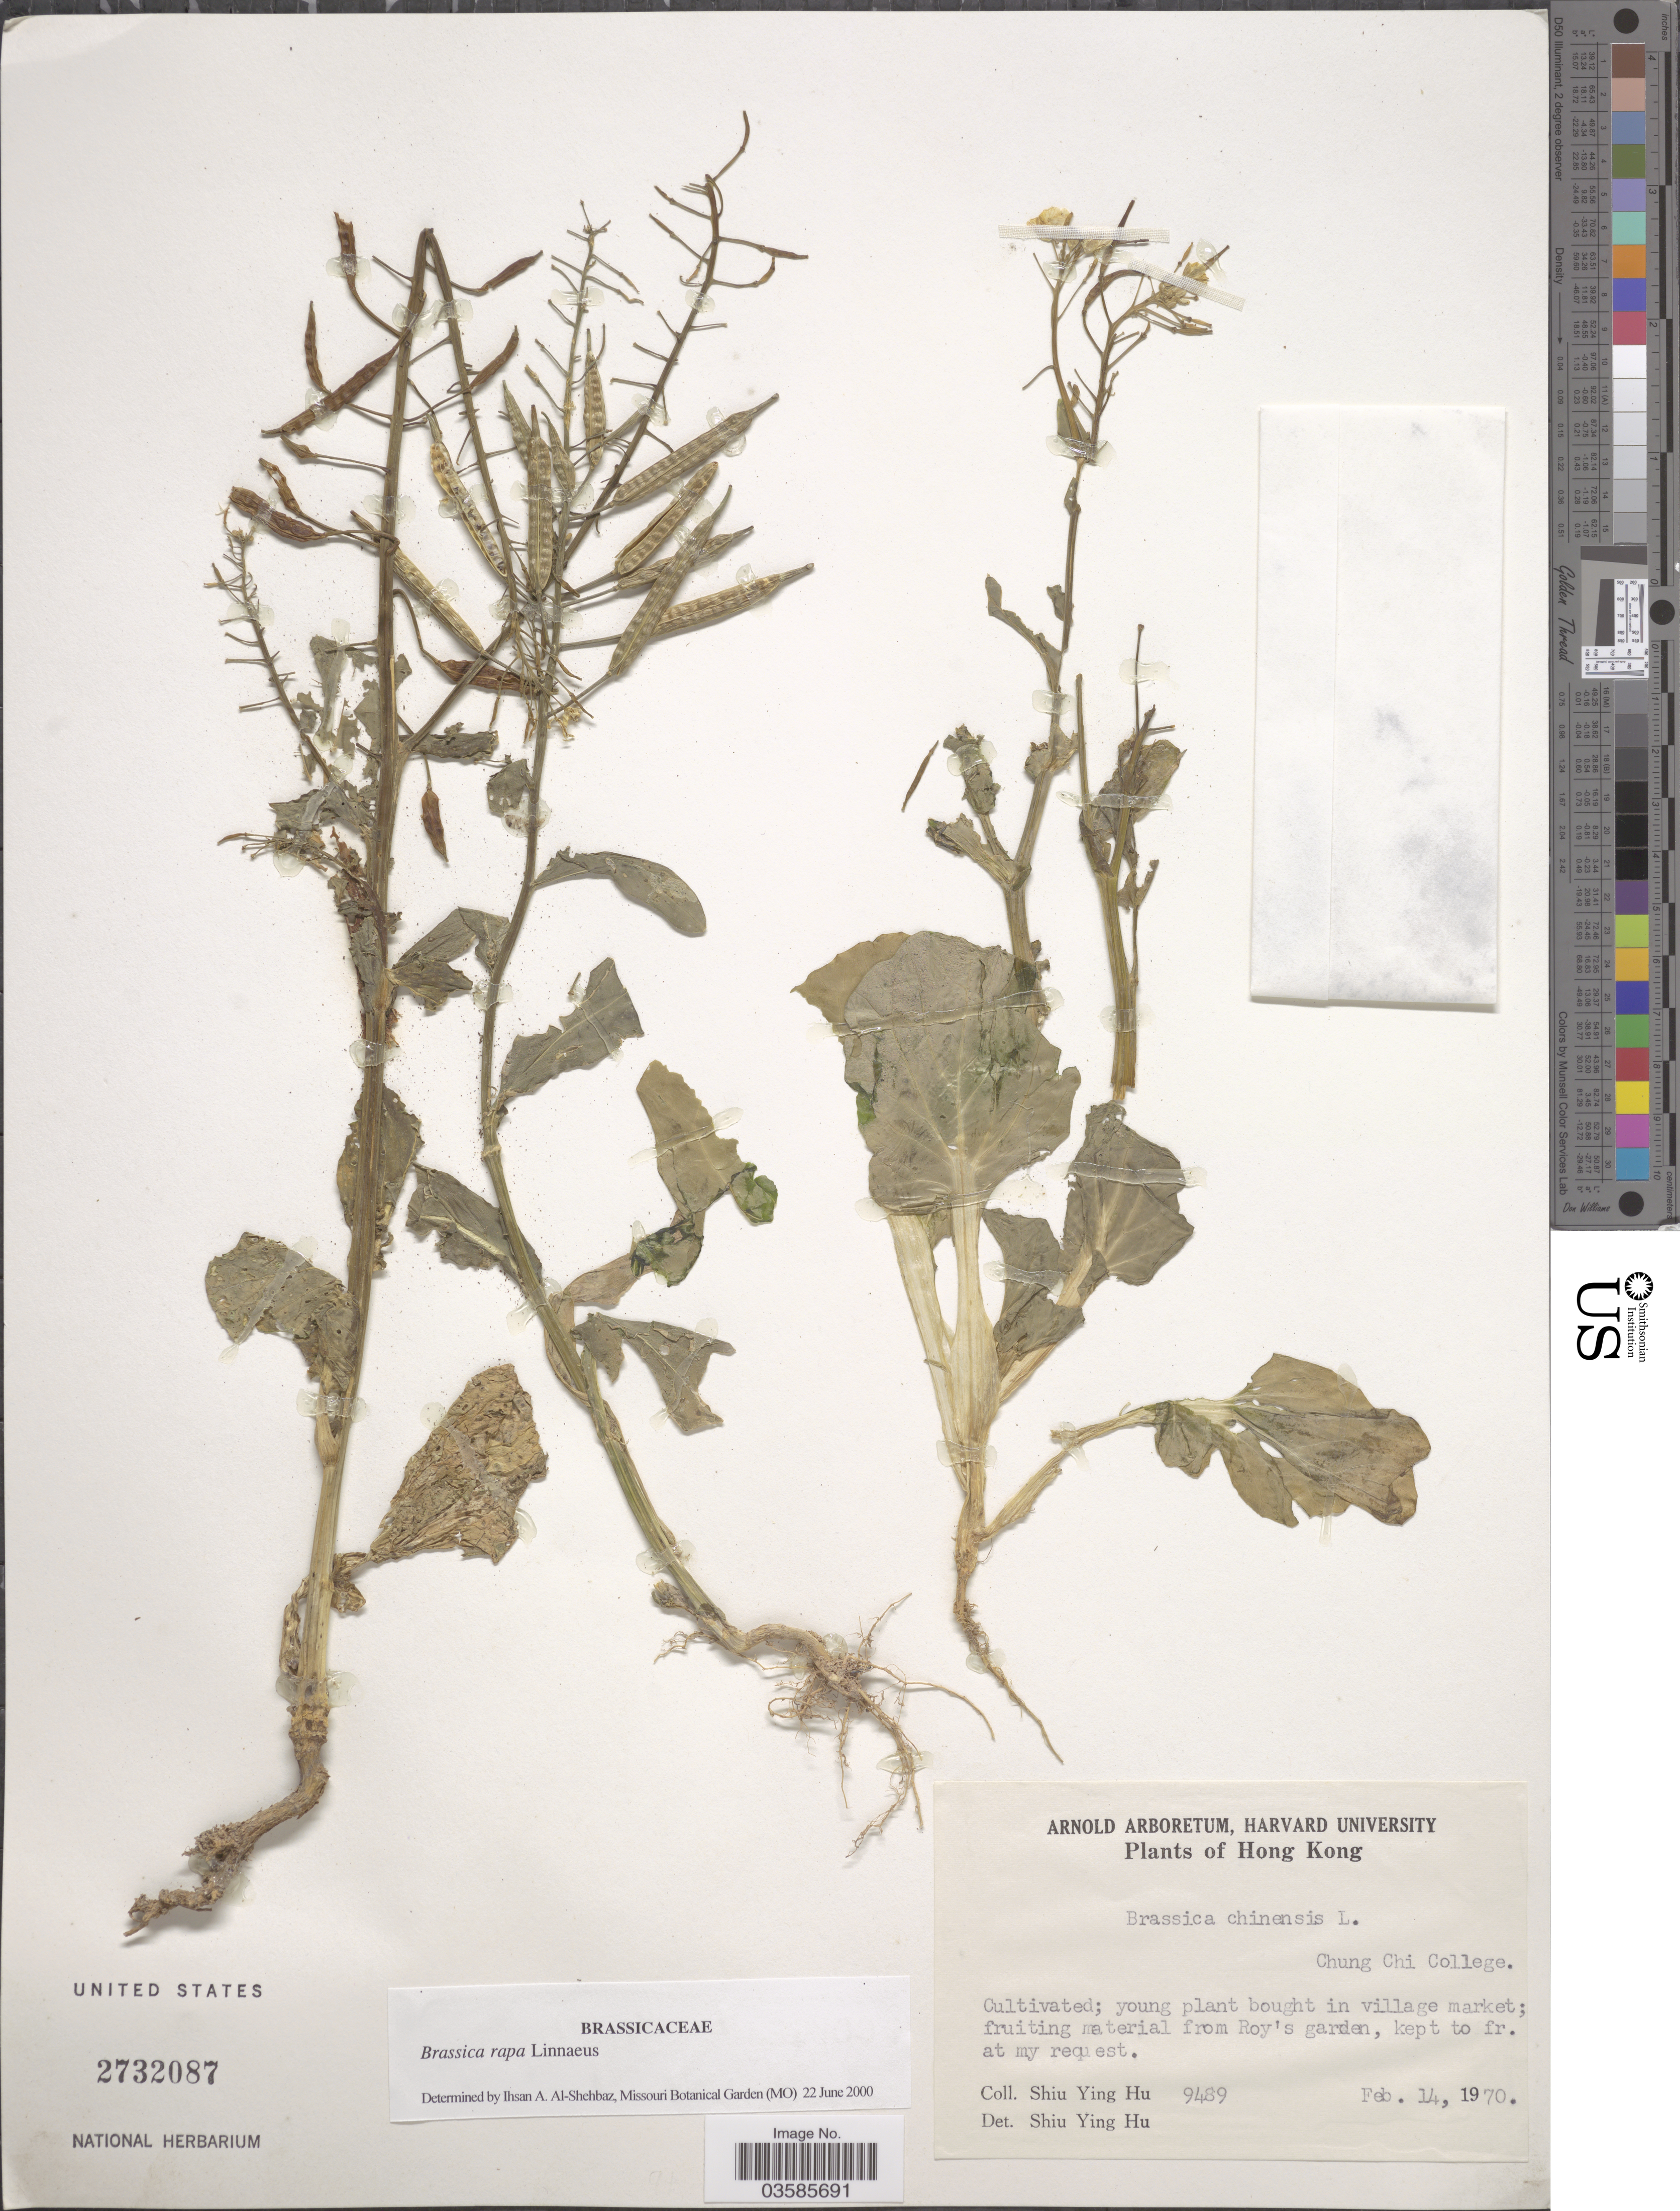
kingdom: Plantae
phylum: Tracheophyta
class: Magnoliopsida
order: Brassicales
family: Brassicaceae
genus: Brassica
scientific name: Brassica rapa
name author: L.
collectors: S. Y. Hu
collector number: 9489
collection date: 1970-02-14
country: China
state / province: Hong Kong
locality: Chung Chi College.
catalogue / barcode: US 2732087